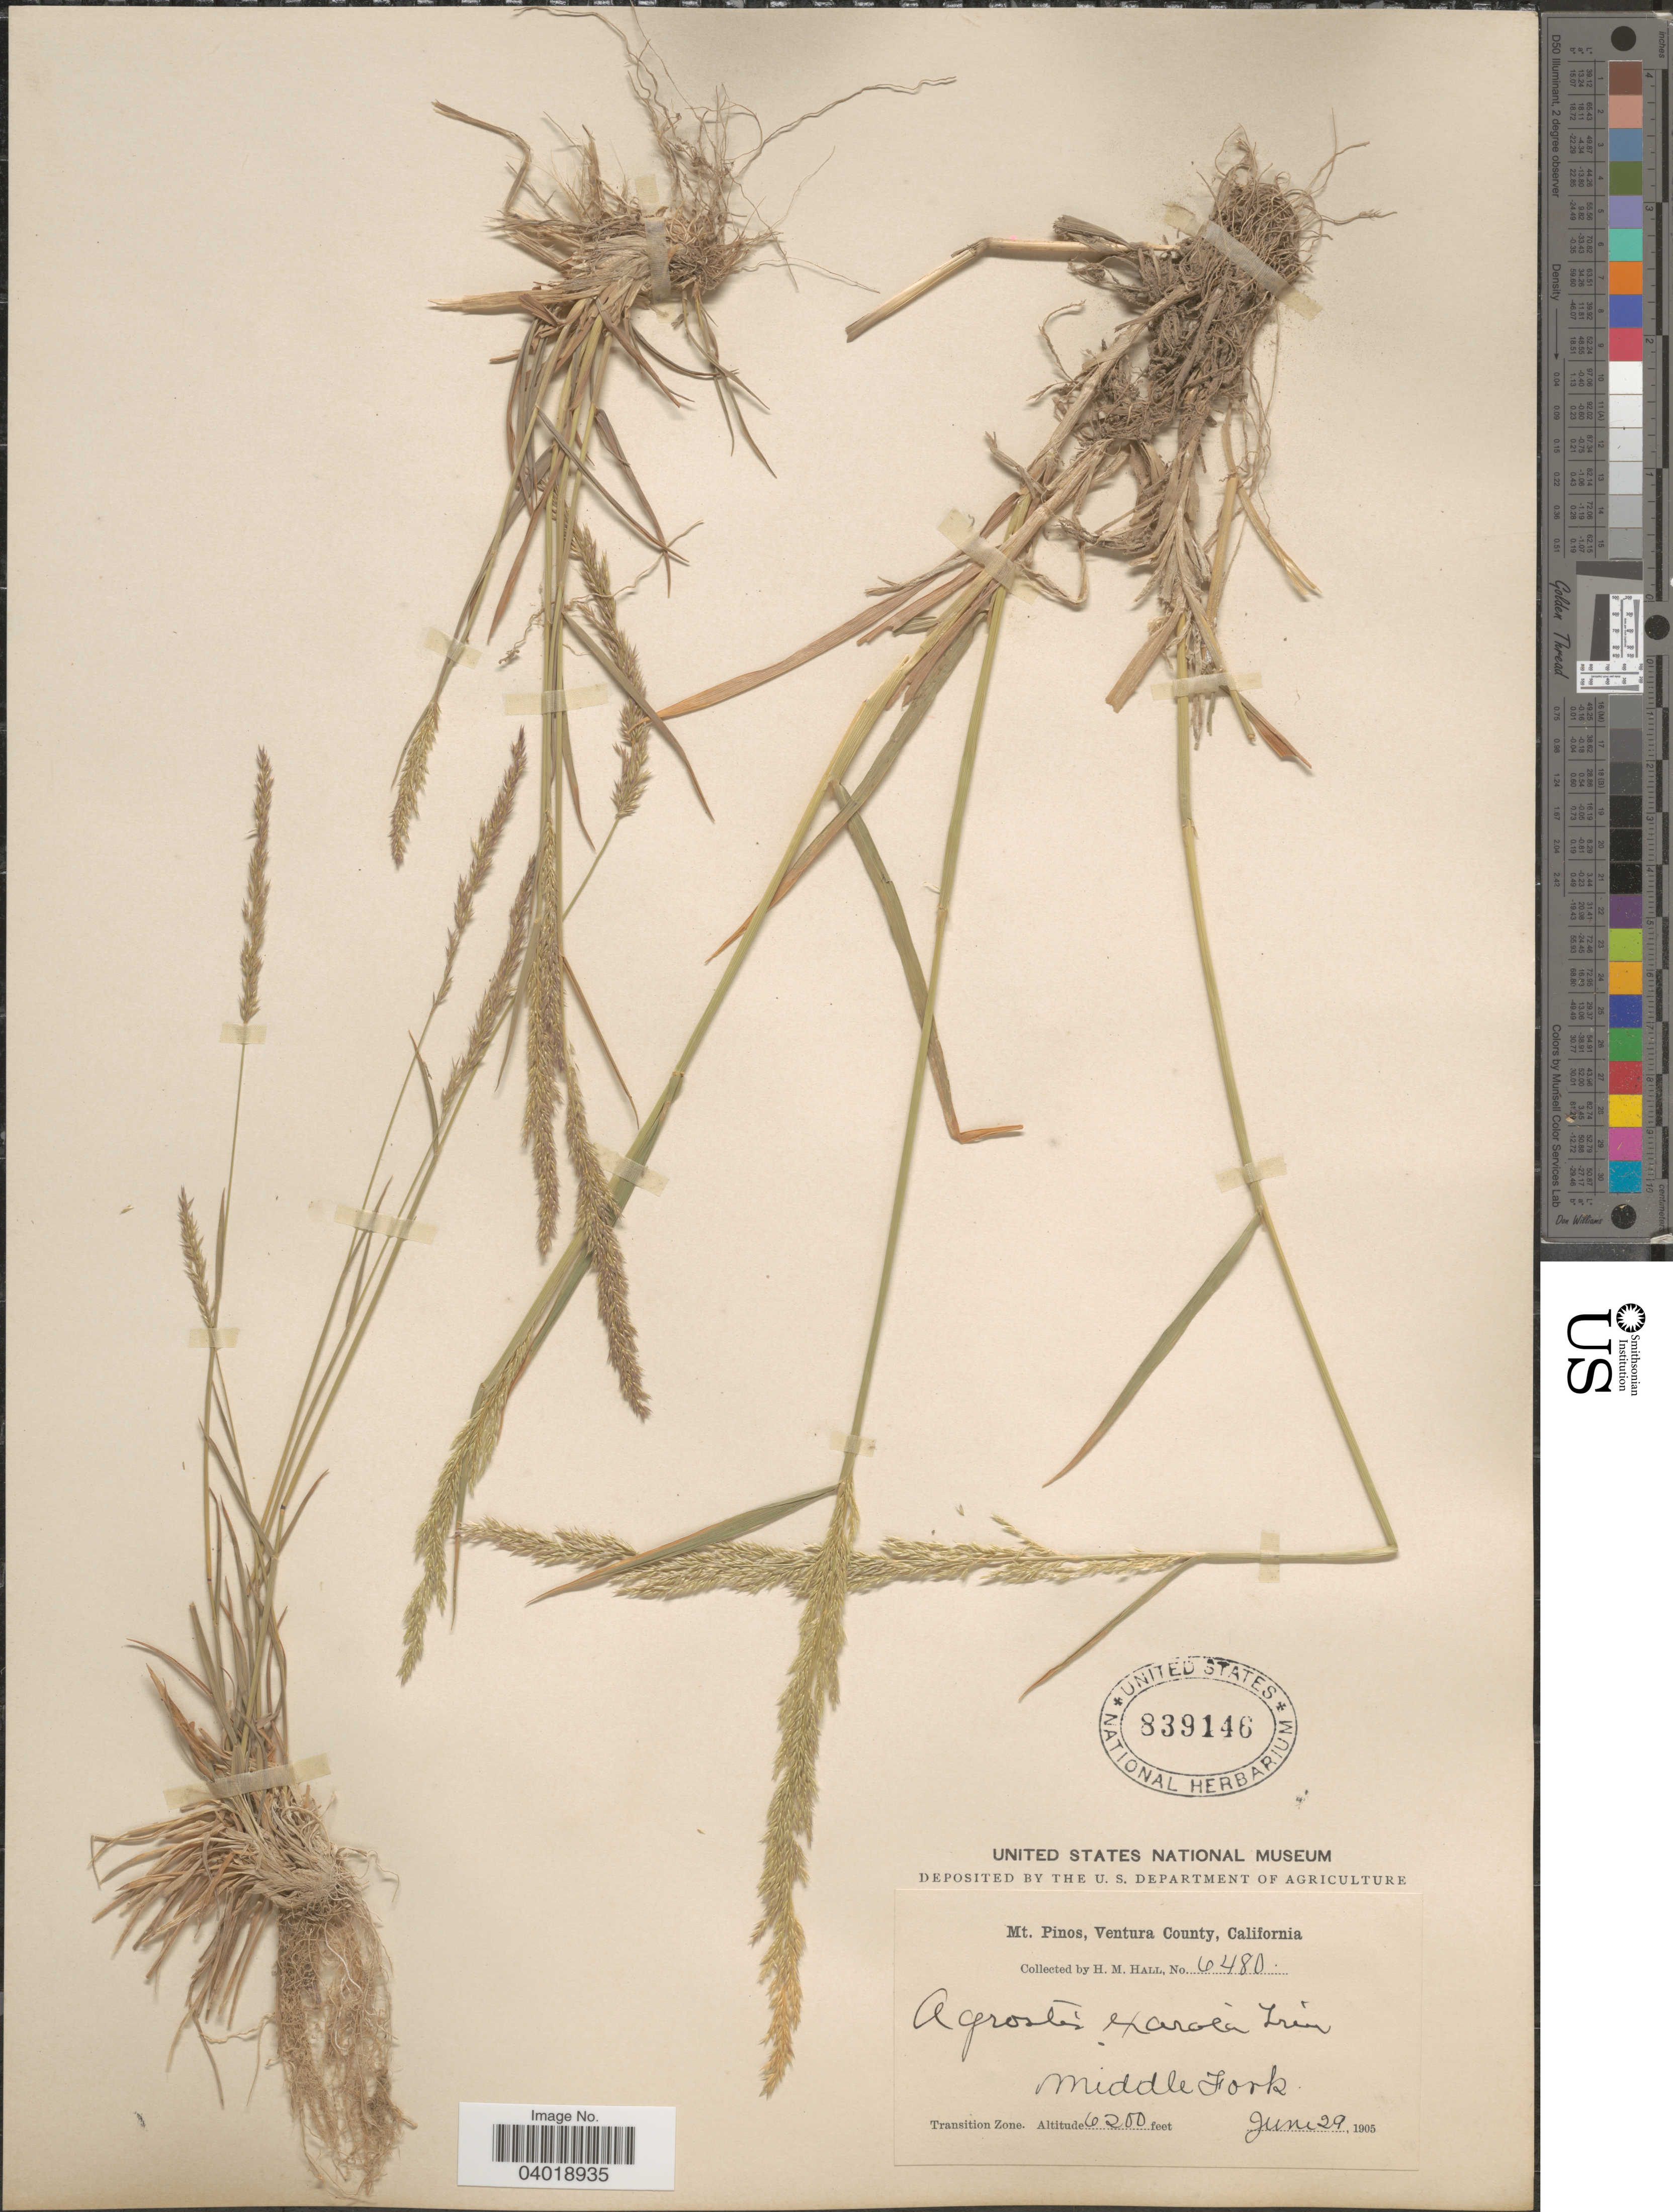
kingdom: Plantae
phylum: Tracheophyta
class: Liliopsida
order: Poales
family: Poaceae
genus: Agrostis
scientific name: Agrostis exarata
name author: Trin.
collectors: H. M. Hall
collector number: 6480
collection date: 1905-06-29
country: United States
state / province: California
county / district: Ventura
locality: Mt. Pinos, Ventura County. Middle Fork. Transition Zone.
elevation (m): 1890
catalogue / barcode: US 839146